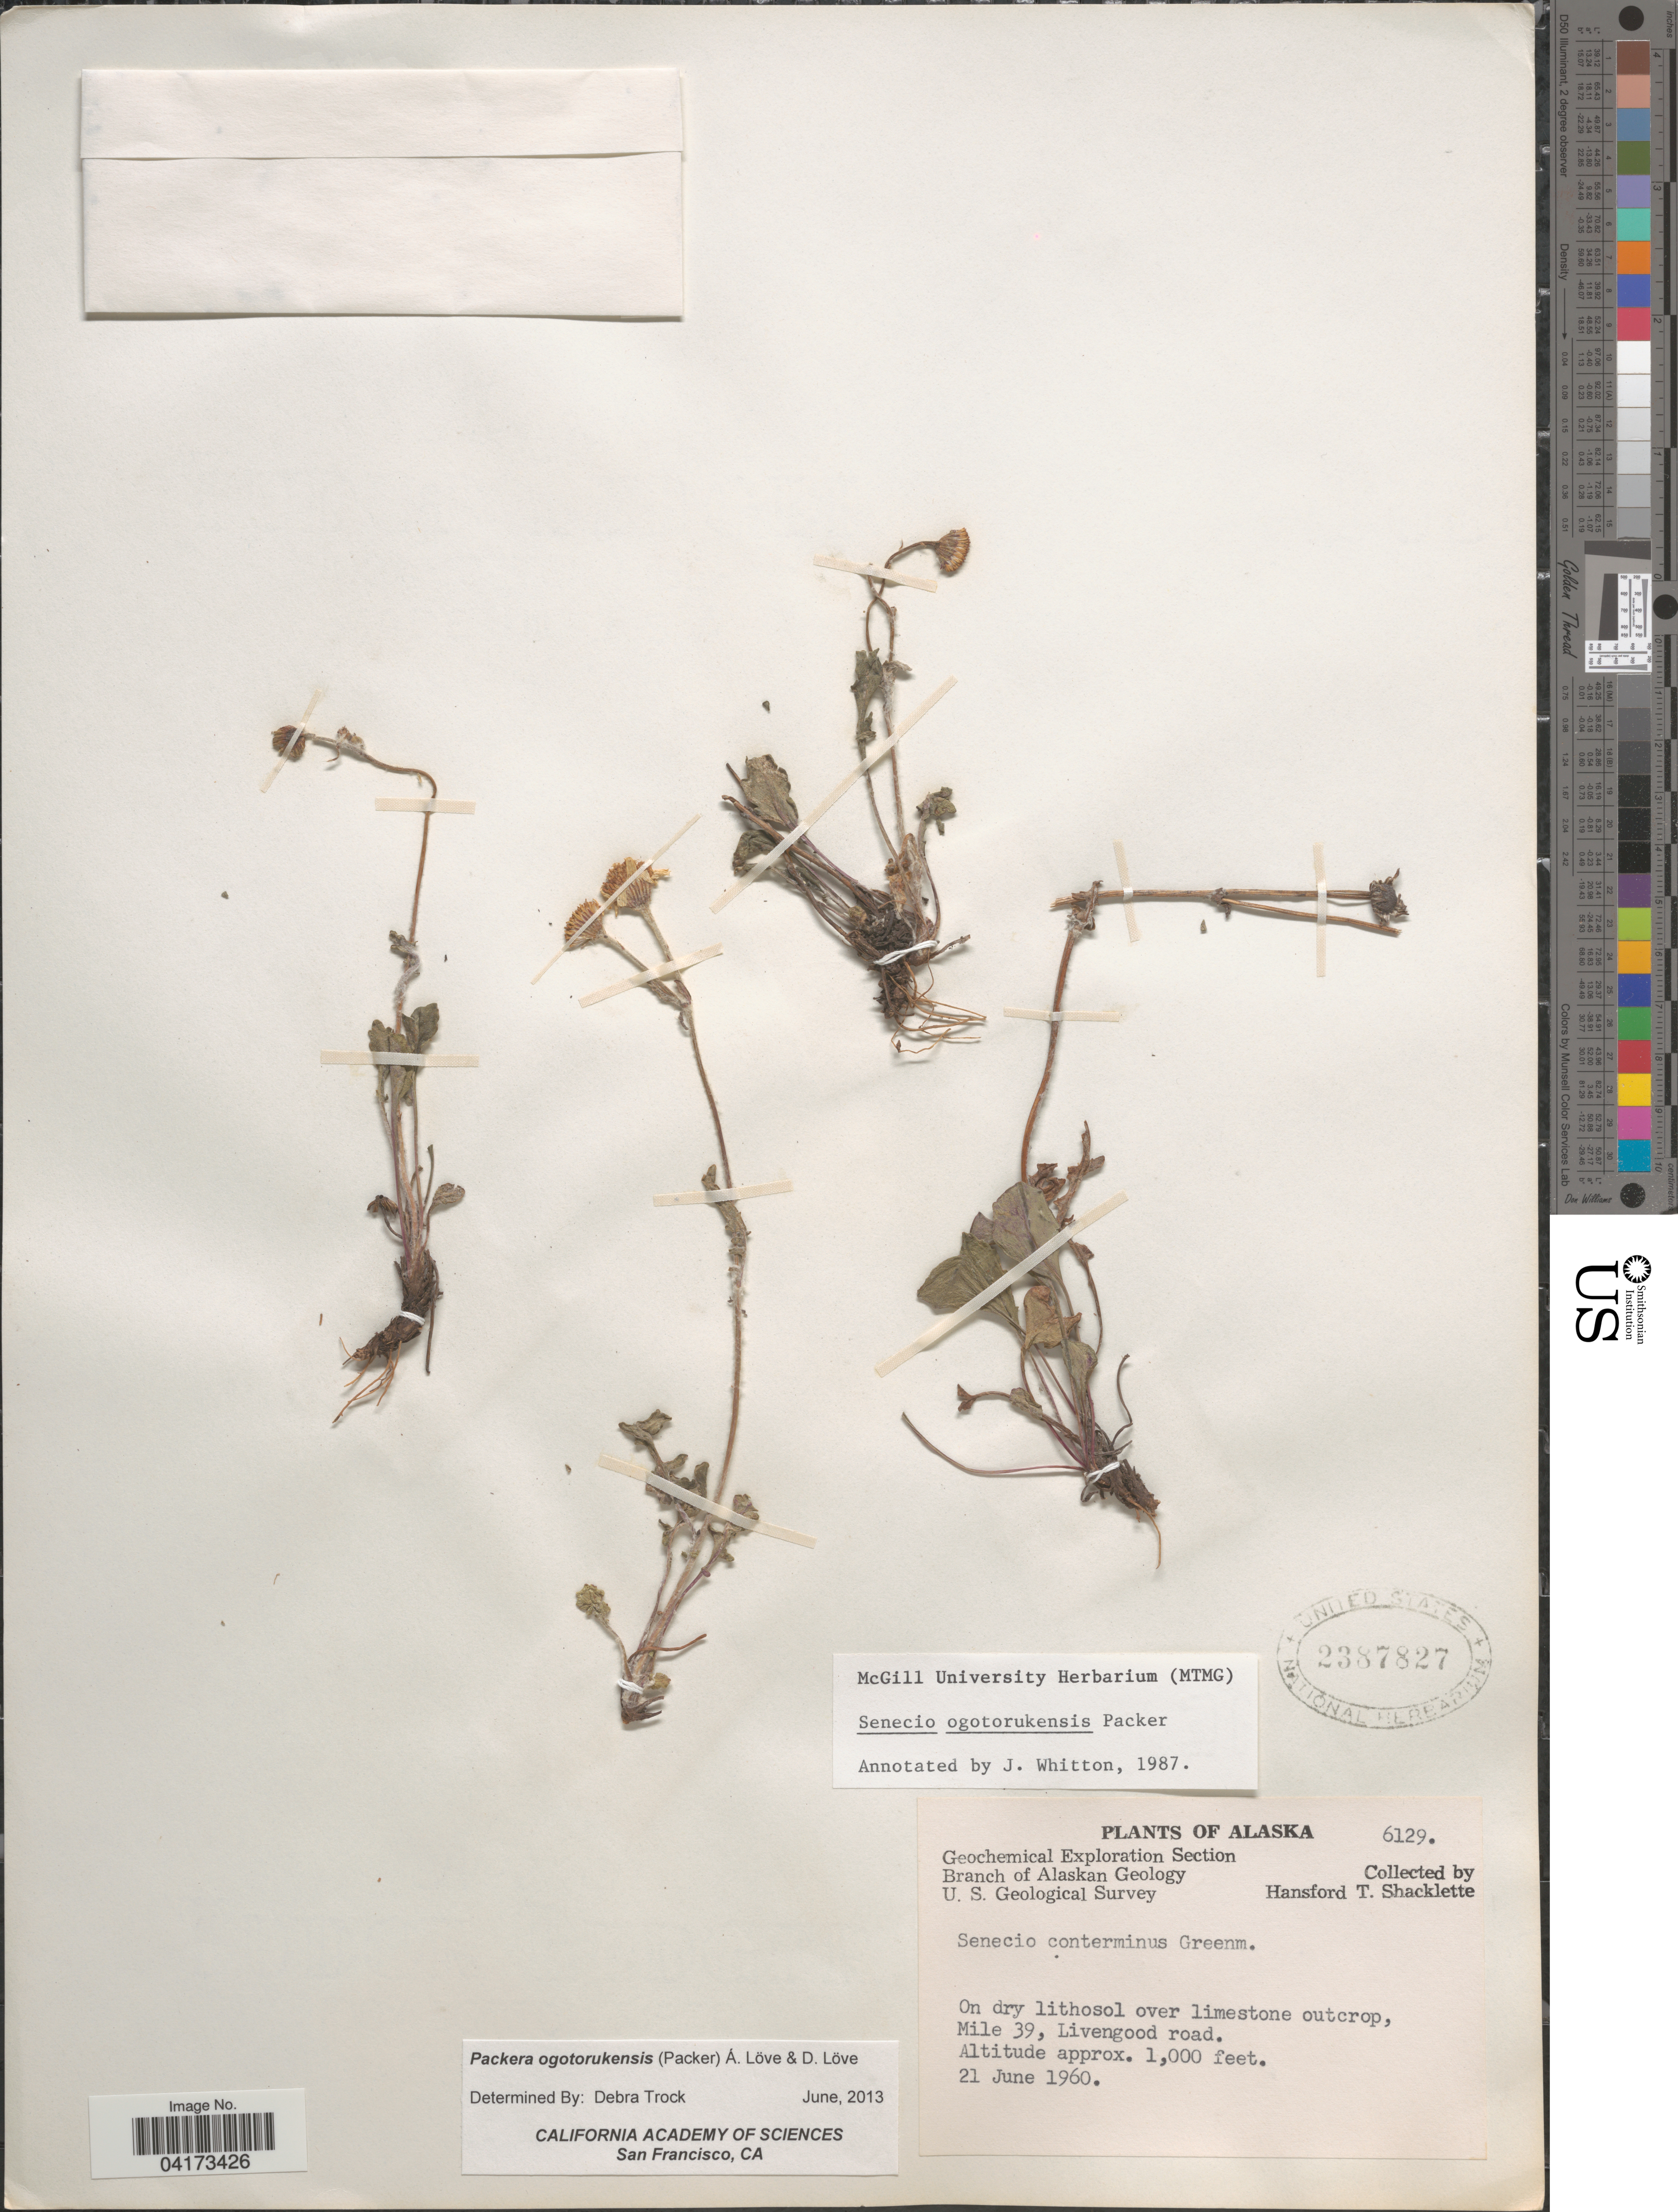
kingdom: Plantae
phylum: Tracheophyta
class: Magnoliopsida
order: Asterales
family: Asteraceae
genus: Packera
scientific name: Packera ogotorukensis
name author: (Packer) Á. Löve & D. Löve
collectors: H. Shacklette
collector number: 6129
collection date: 1960-06-21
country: United States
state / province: Alaska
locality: Mile 39, Livengood road.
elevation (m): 305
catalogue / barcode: US 2387827